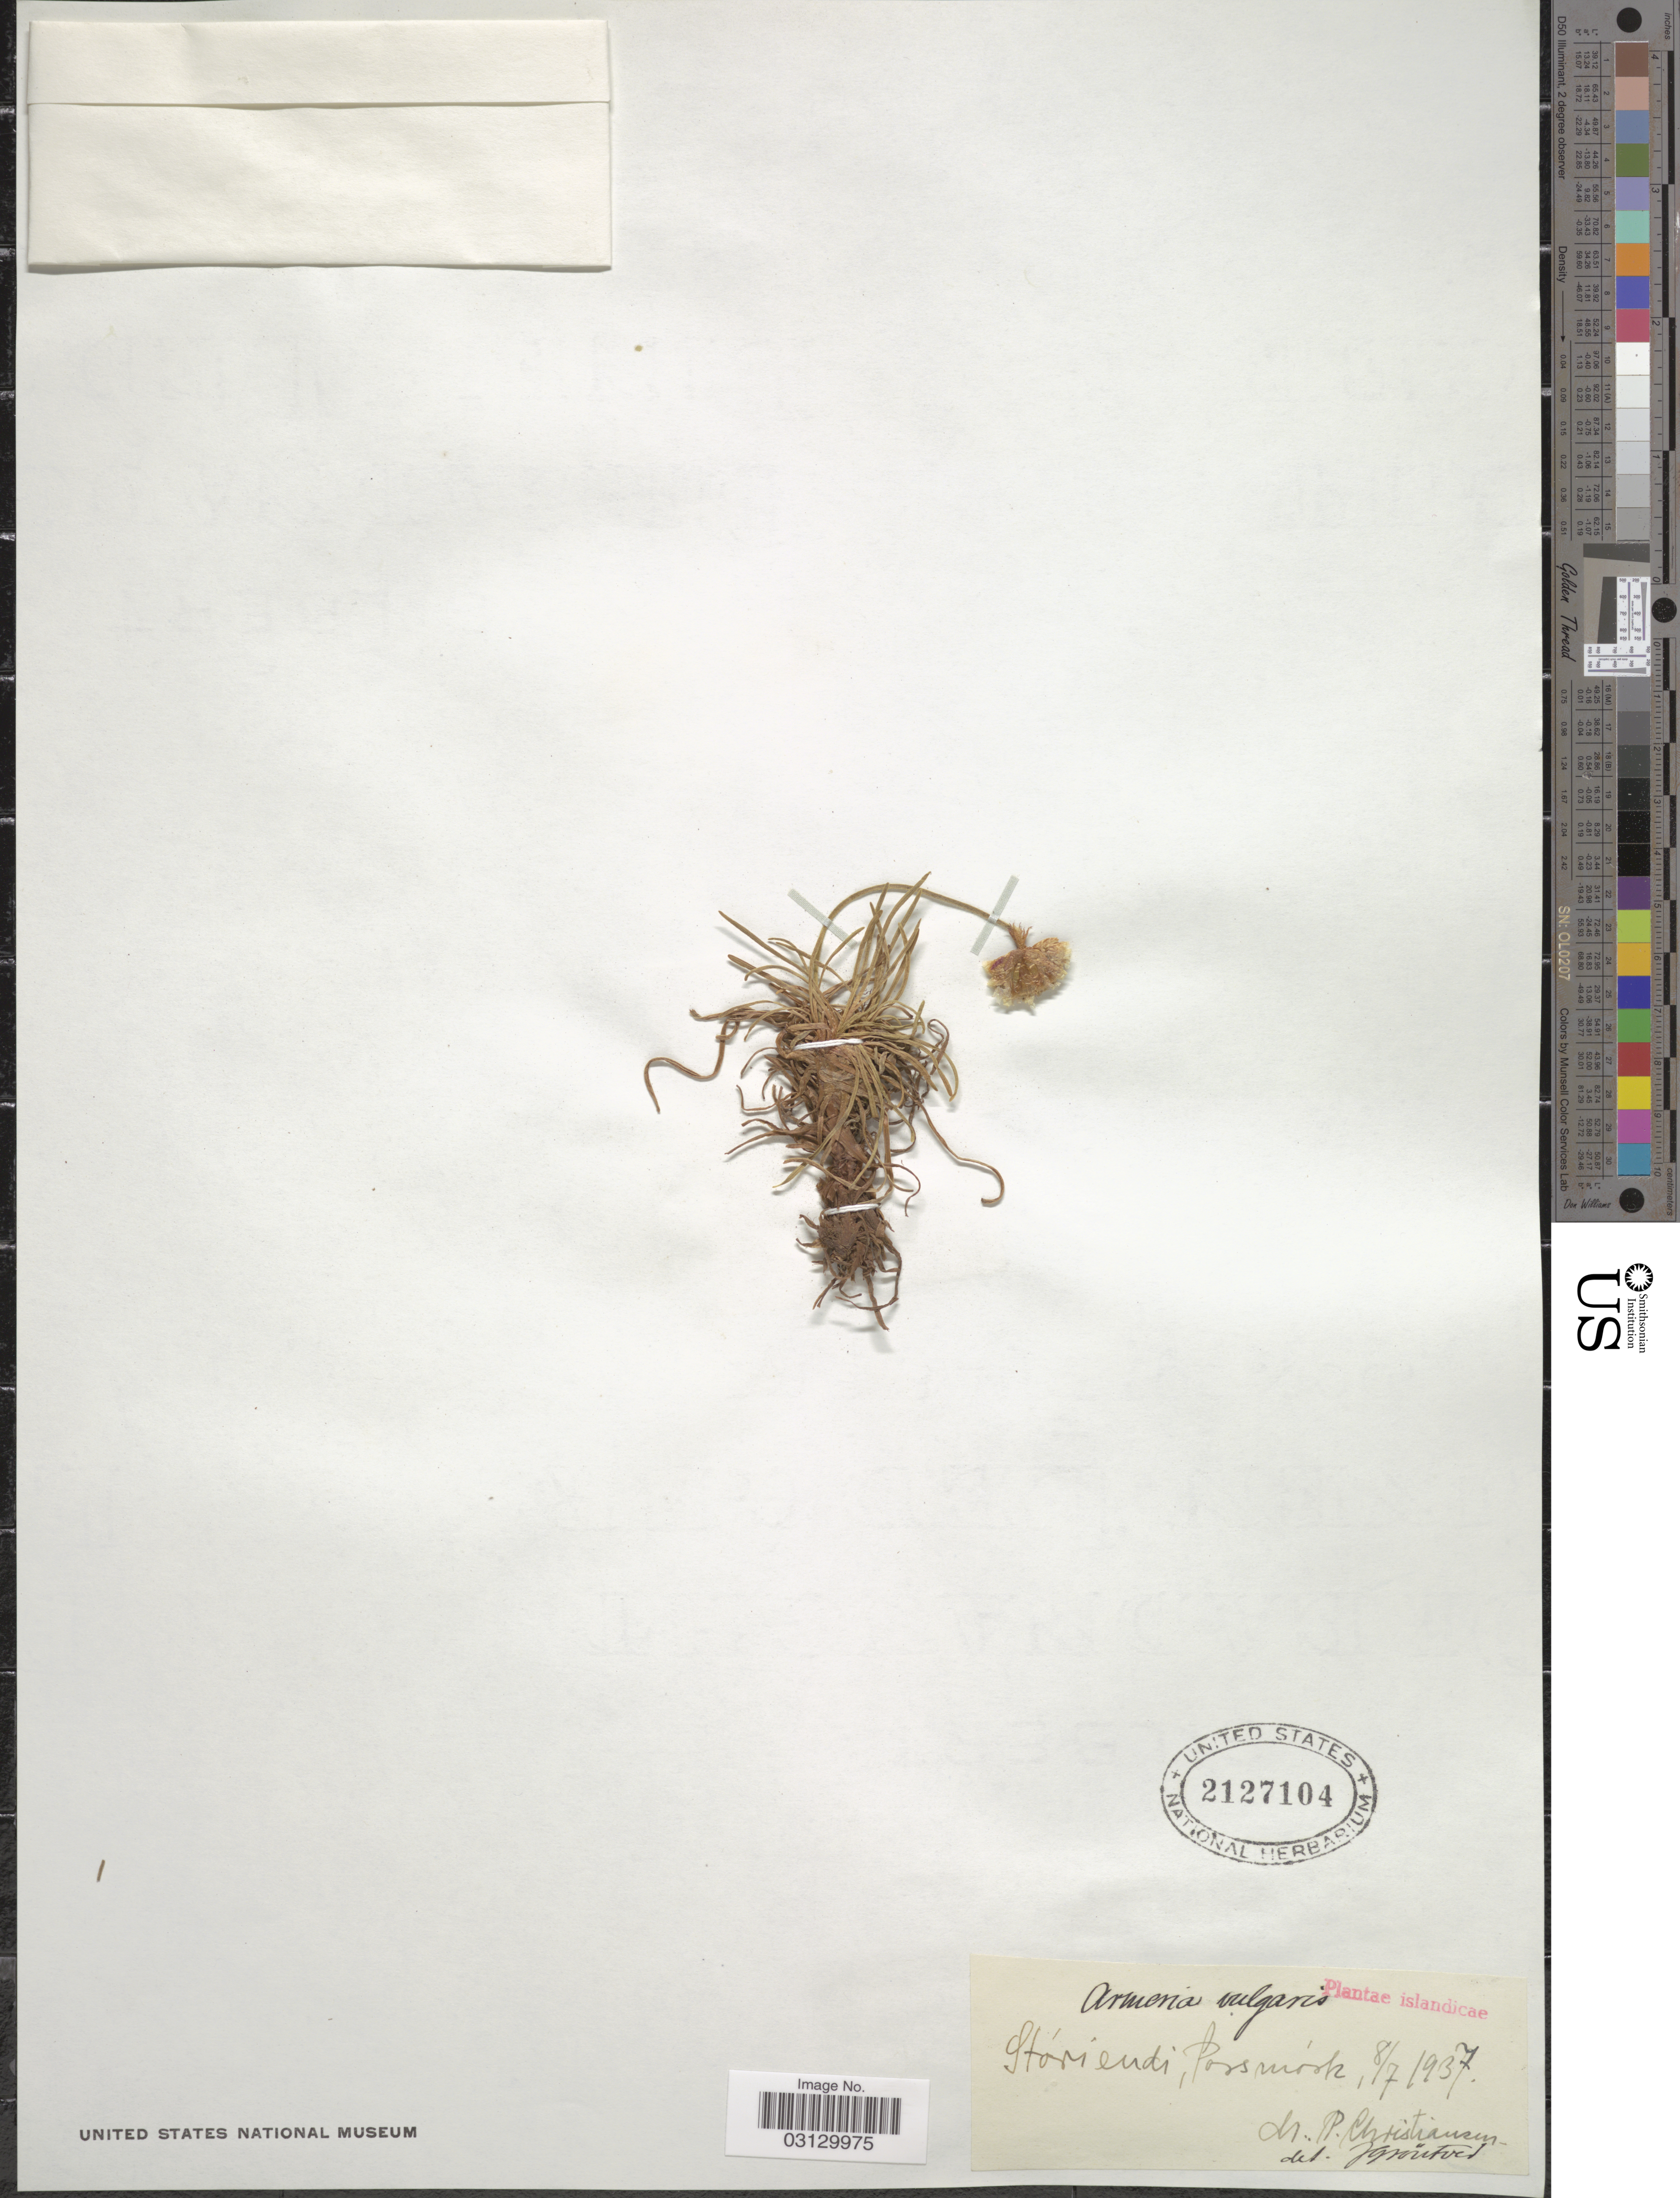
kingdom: Plantae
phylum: Tracheophyta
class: Magnoliopsida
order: Caryophyllales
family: Plumbaginaceae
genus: Armeria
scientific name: Armeria maritima subsp. maritima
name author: (Mill.) Willd.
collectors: P. Christiansen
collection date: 1937-07-08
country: Iceland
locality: Islandicae. Stóriendi, Thorsmórk.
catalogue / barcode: US 2127104